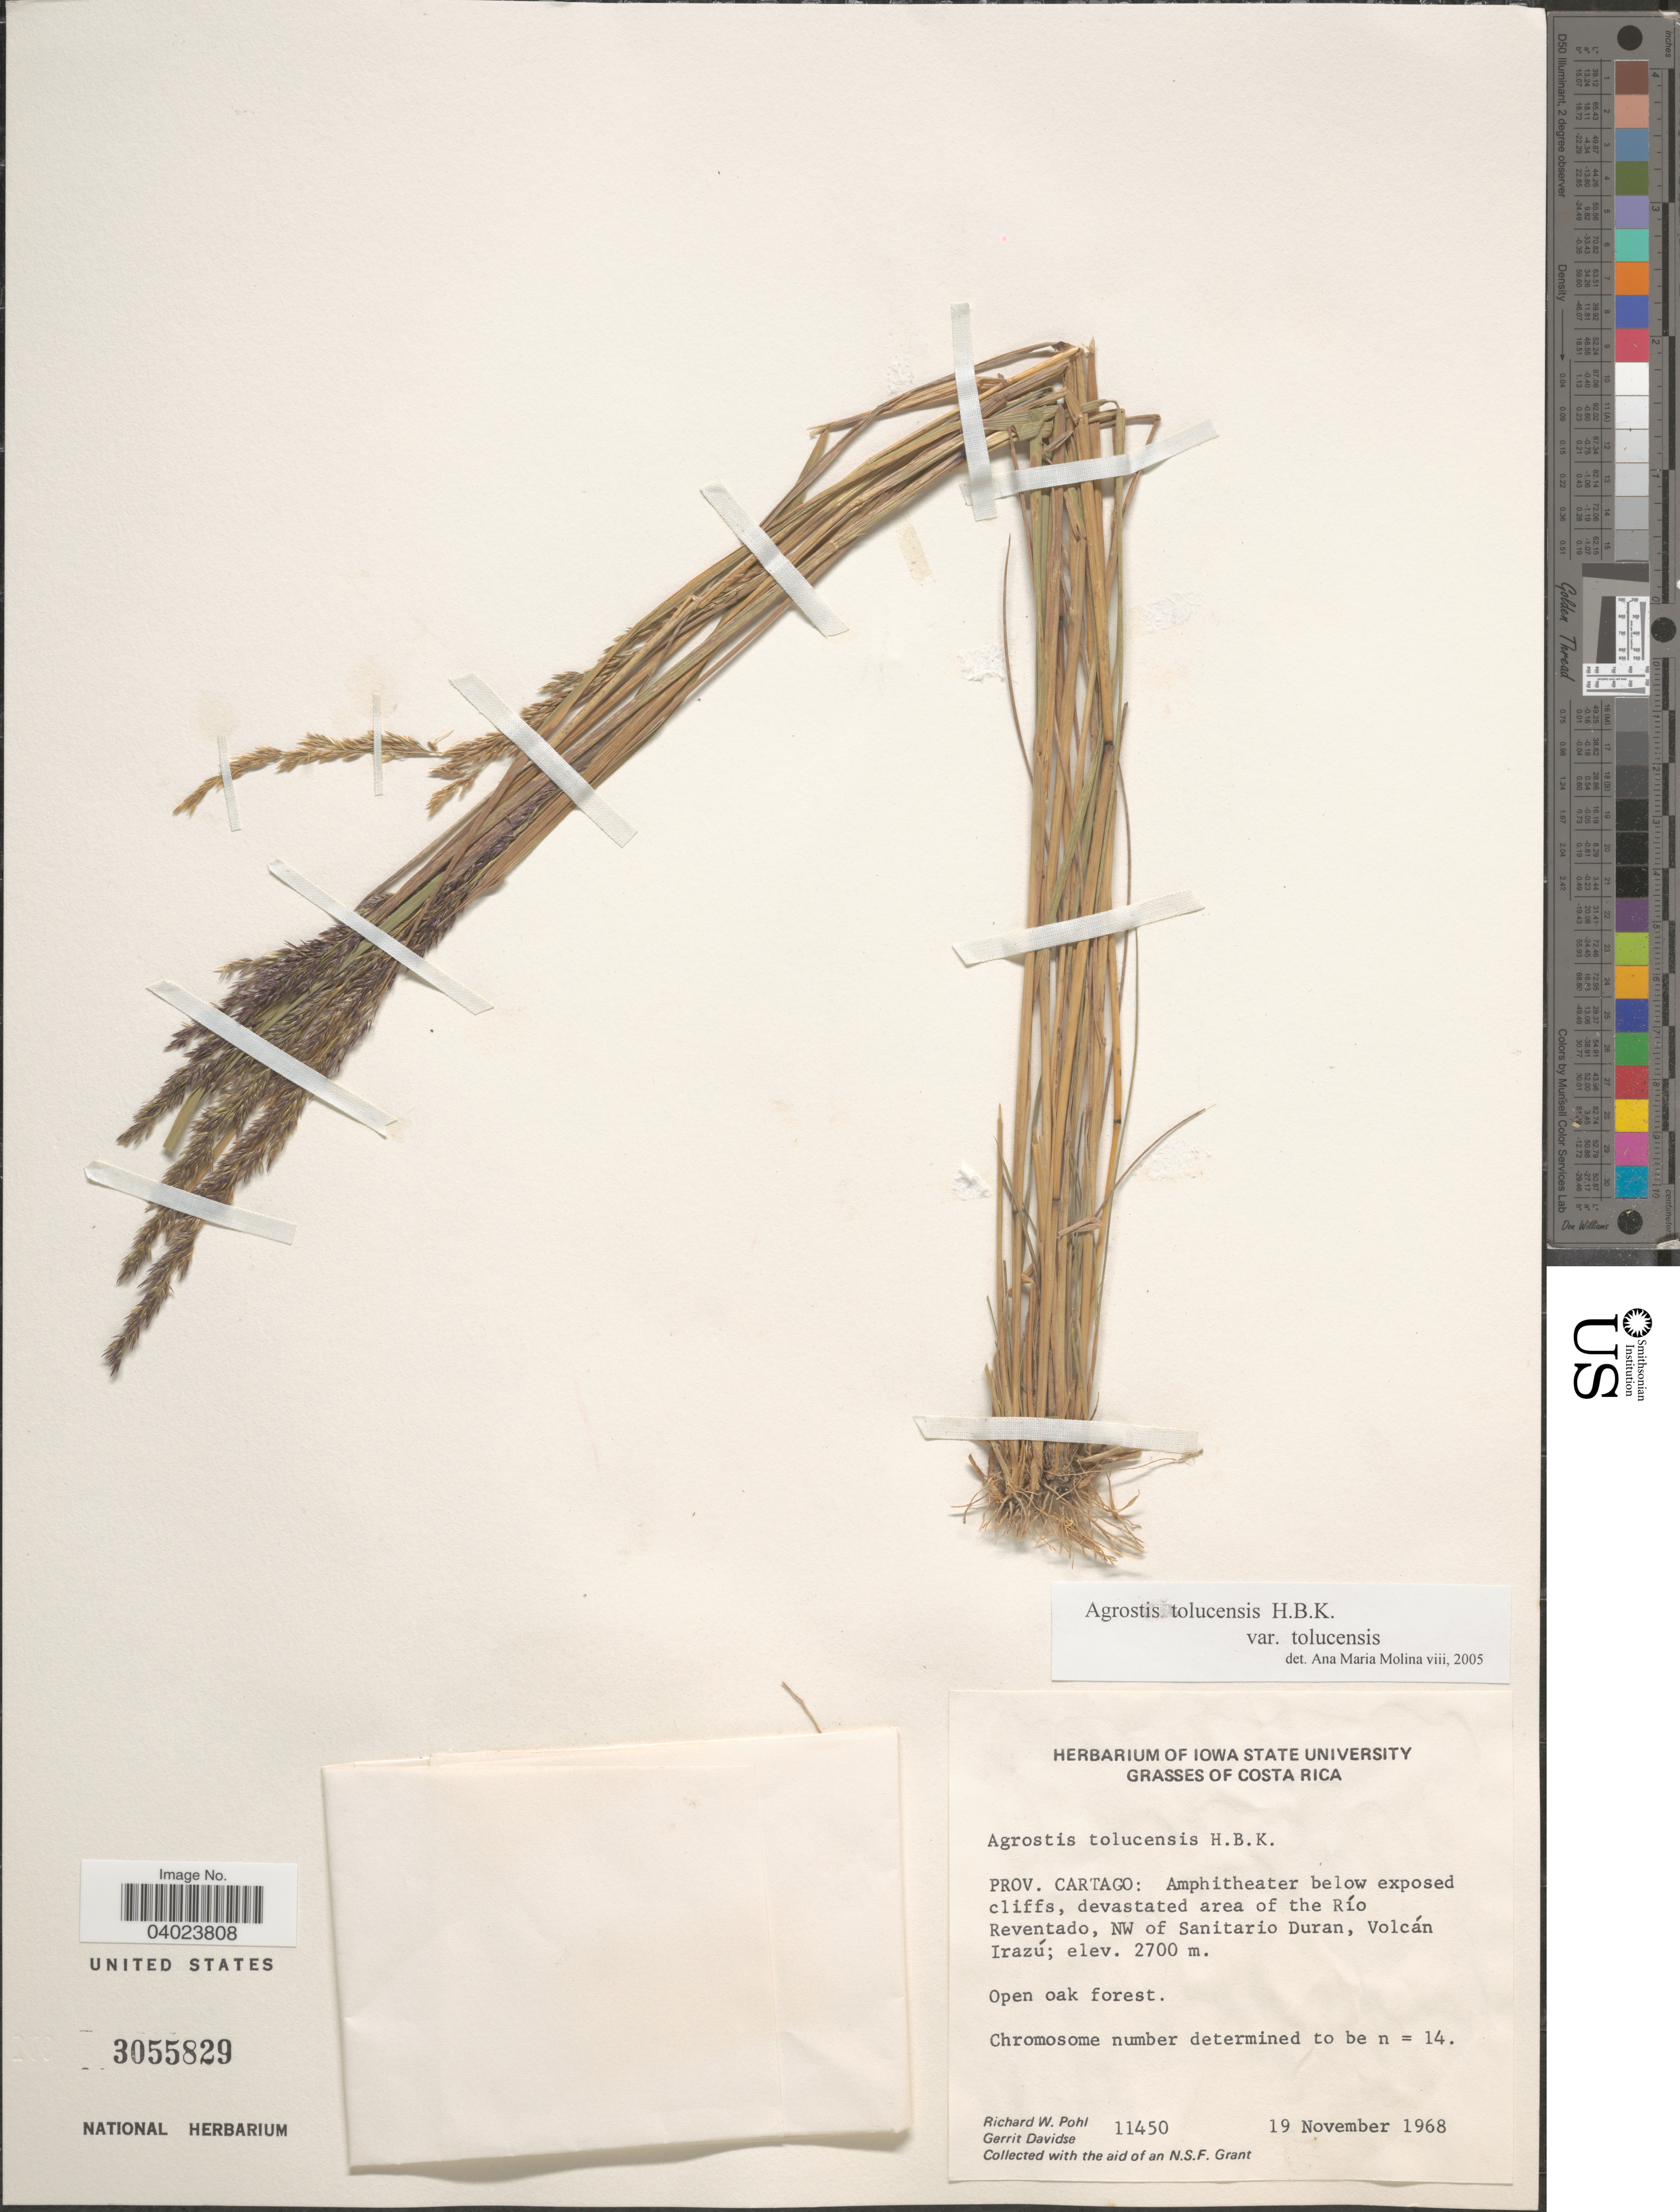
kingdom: Plantae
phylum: Tracheophyta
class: Liliopsida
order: Poales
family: Poaceae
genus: Agrostis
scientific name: Agrostis tolucensis Kunth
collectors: R. W. Pohl & G. Davidse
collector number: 11450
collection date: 1968-11-19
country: Costa Rica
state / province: Cartago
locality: Amphitheater below exposed cliffs, devastated area of the Río Reventado, NW of Sanitario Duran, Volcán Irazú.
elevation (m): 2700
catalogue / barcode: US 3055829